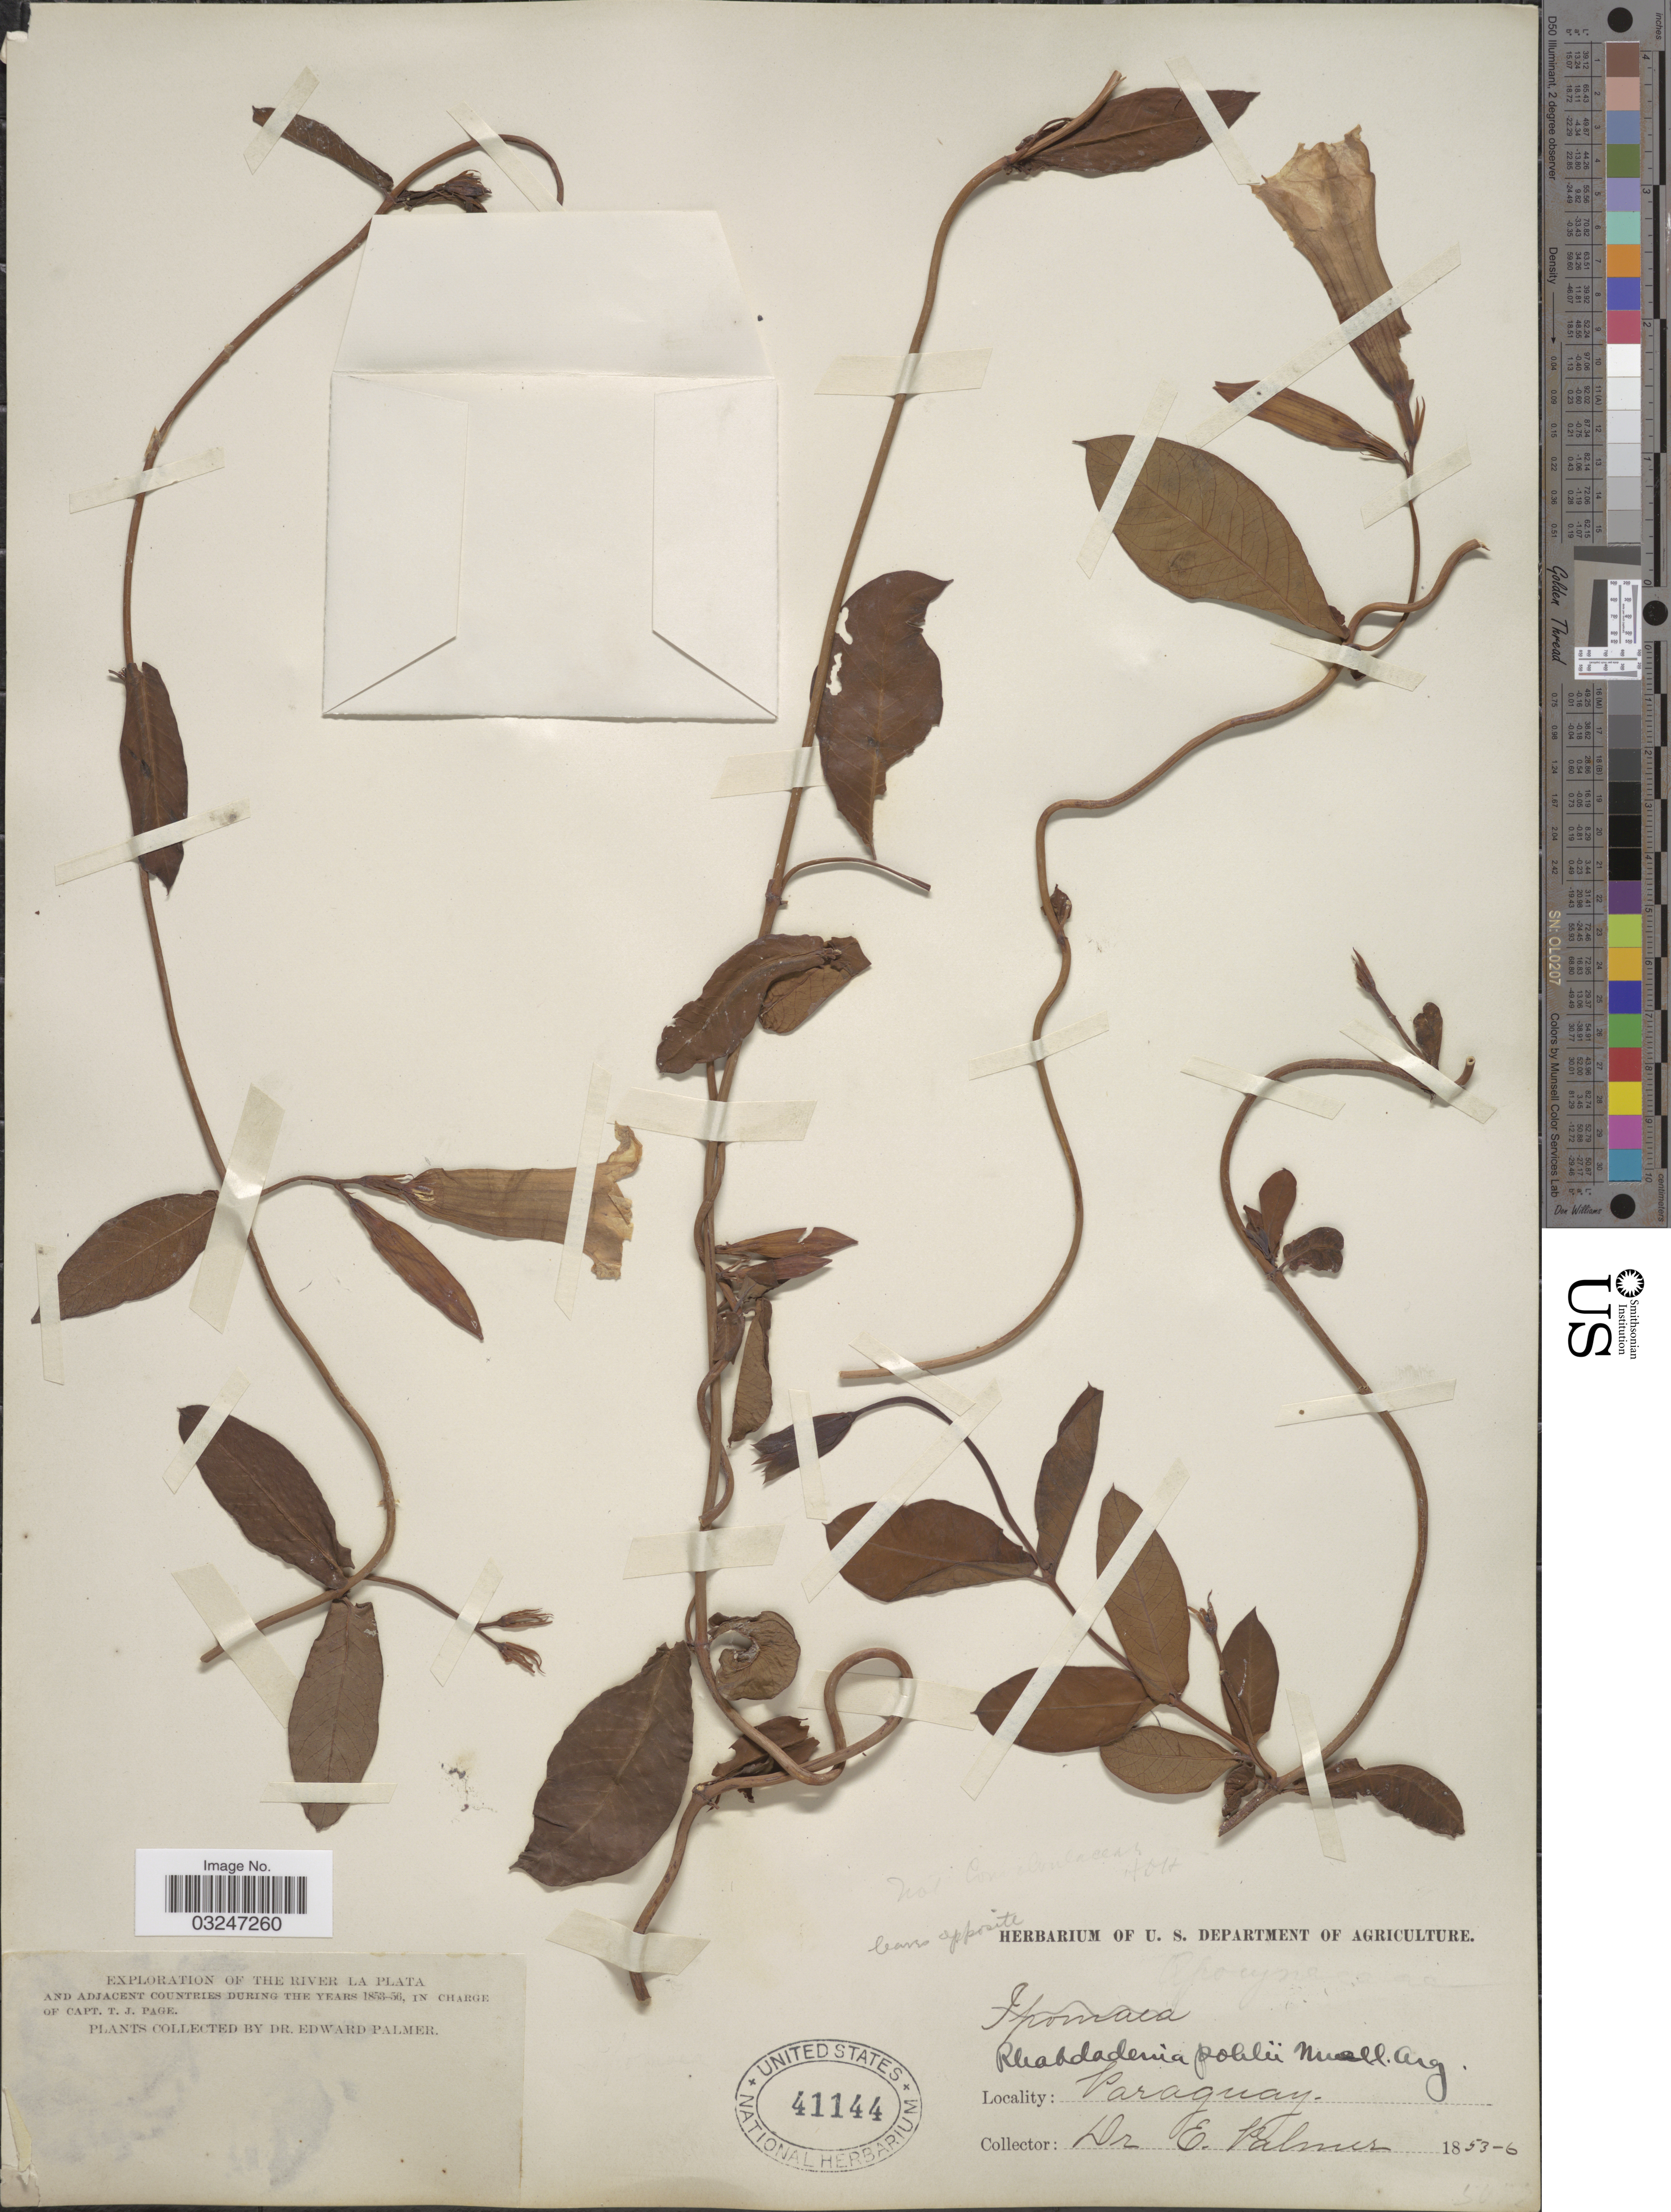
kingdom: Plantae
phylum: Tracheophyta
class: Magnoliopsida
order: Gentianales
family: Apocynaceae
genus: Rhabdadenia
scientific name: Rhabdadenia pohlii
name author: Müll. Arg.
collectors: E. Palmer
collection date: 1853/1856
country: Paraguay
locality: River La Plata.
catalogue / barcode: US 41144